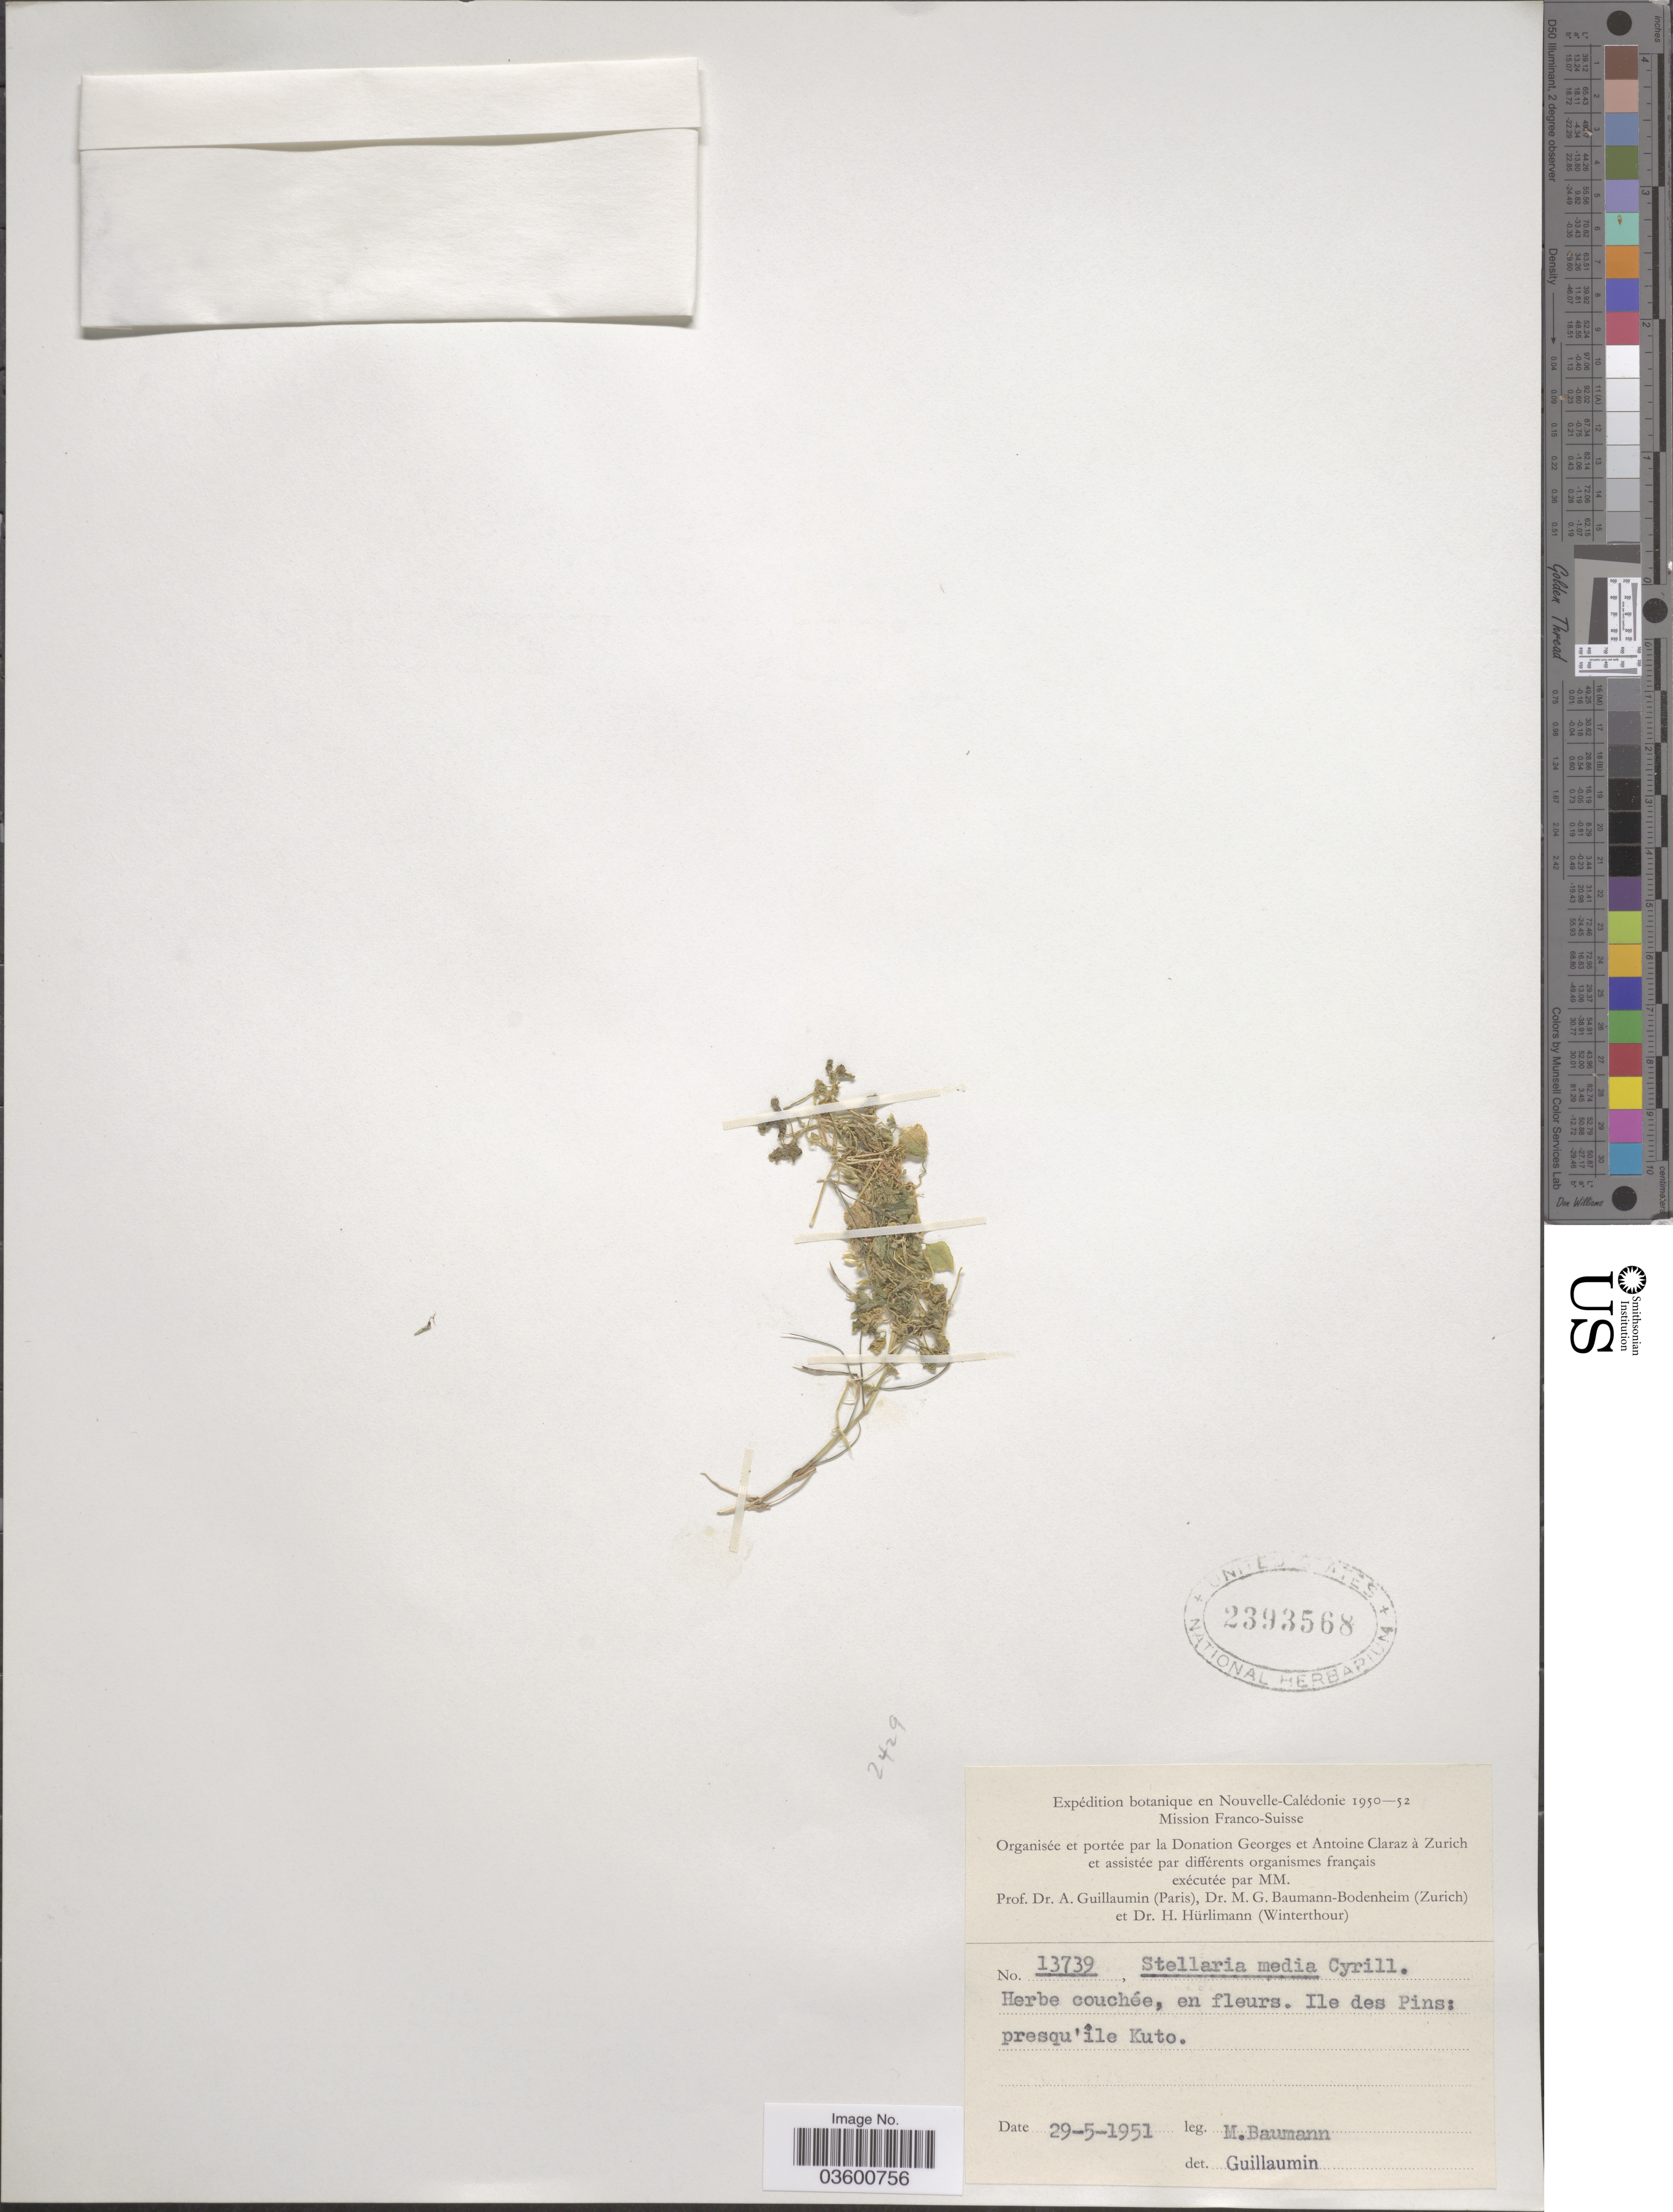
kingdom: Plantae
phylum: Tracheophyta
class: Magnoliopsida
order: Caryophyllales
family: Caryophyllaceae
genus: Stellaria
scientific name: Stellaria media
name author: (L.) Vill.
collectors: M. G. Baumann-Bodenheim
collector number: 13739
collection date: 1951-05-29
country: New Caledonia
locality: Nouvelle-Calédonie. Ile des Pins: presqu'île Kuto.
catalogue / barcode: US 2393568